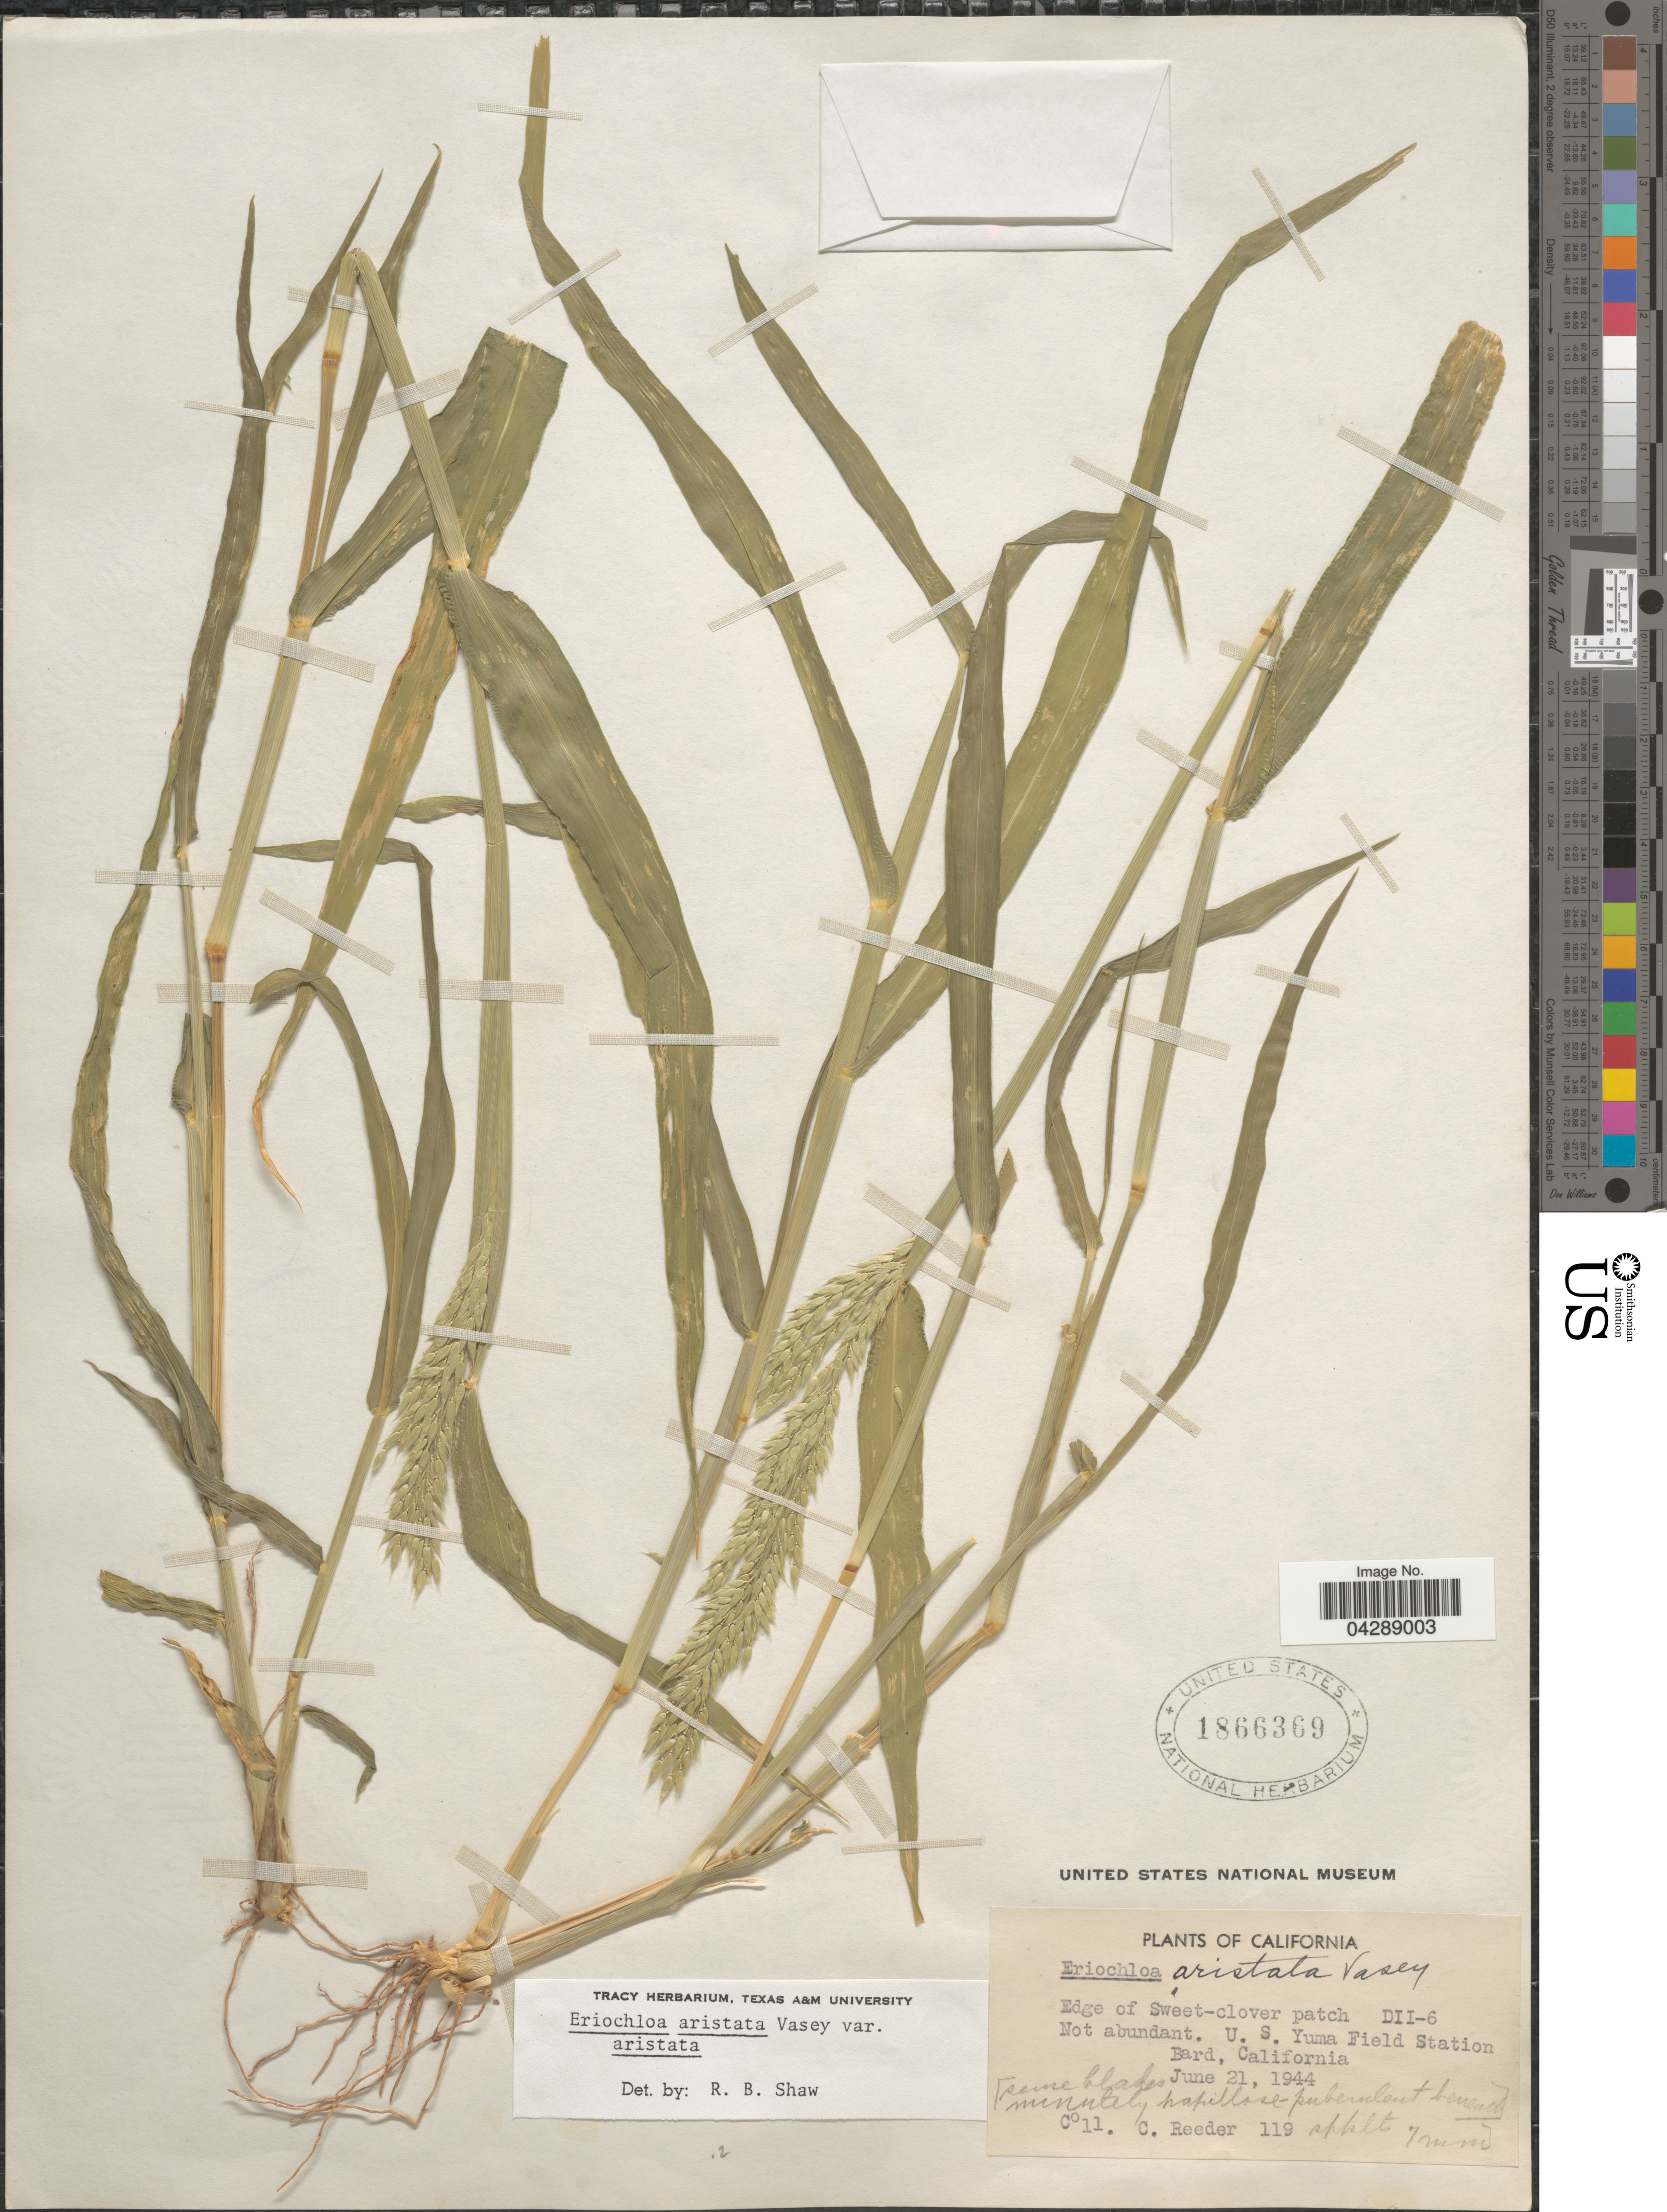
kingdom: Plantae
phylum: Tracheophyta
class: Liliopsida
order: Poales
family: Poaceae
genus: Eriochloa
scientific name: Eriochloa aristata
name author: Vasey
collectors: C. Reeder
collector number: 119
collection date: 1944-06-21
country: United States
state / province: California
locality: Edge of Sweet-clover patch DII-6. U. S. Yuma Field Station Bard.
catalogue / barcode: US 1866369